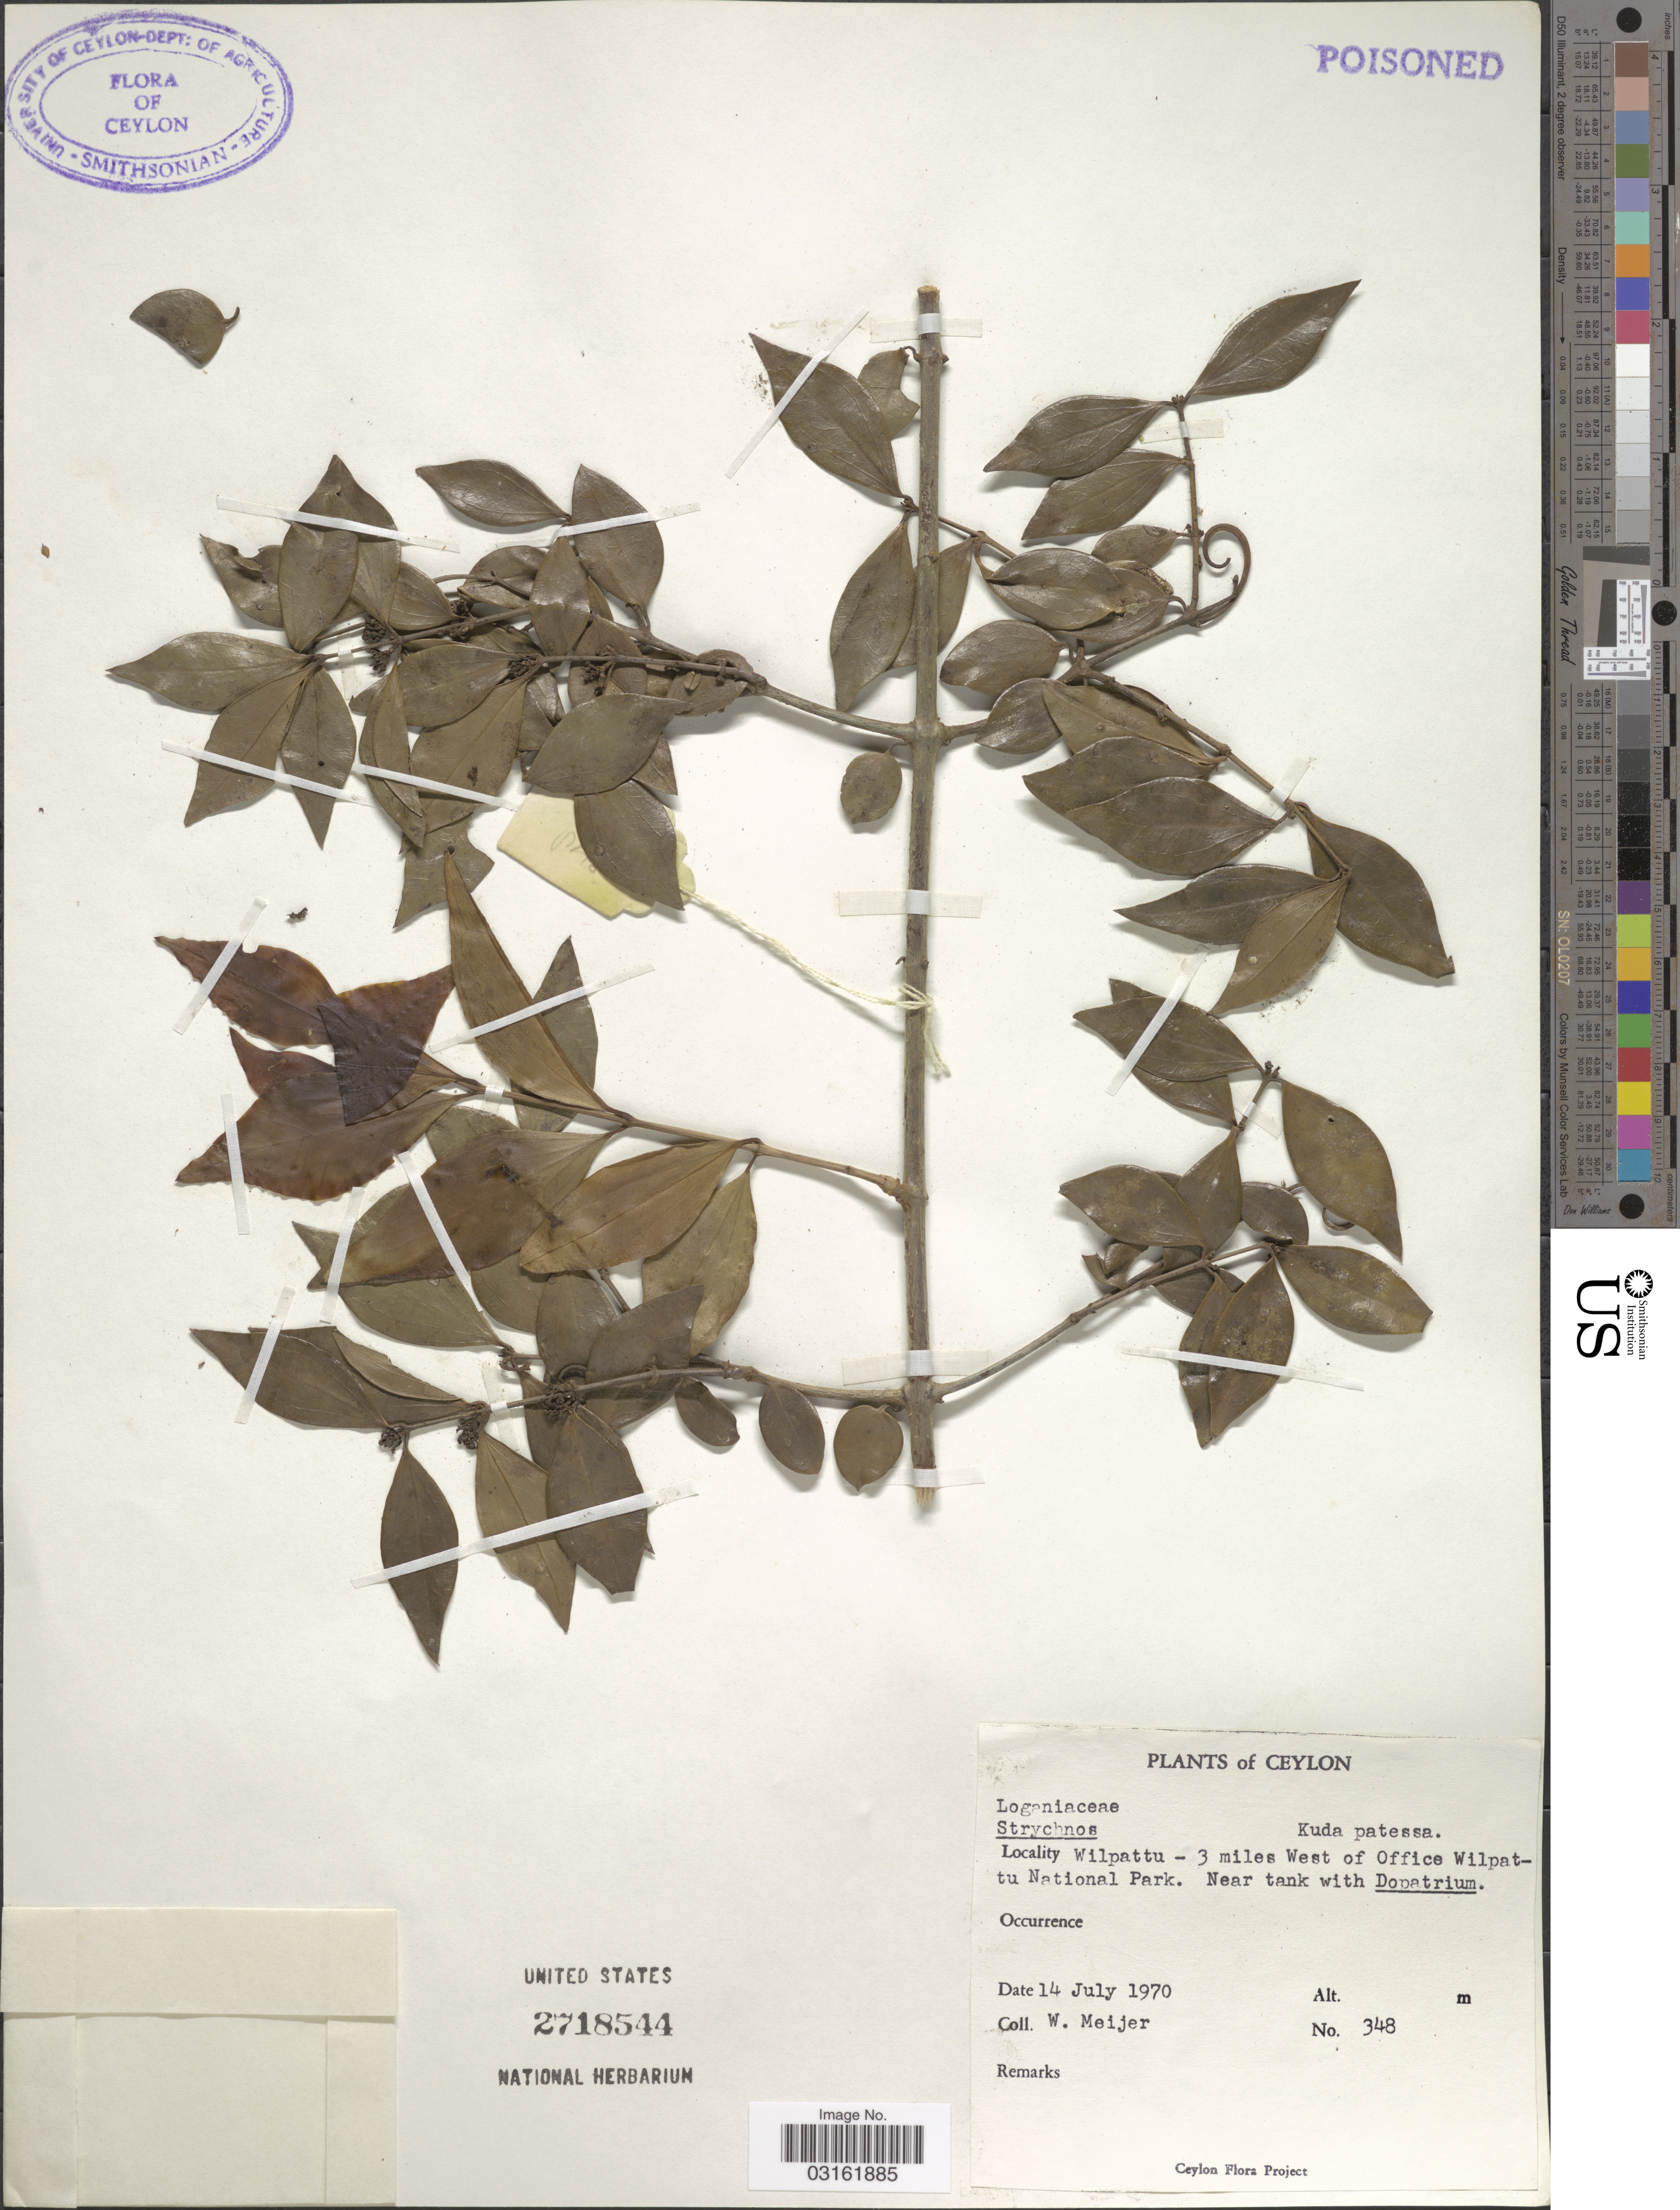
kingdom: Plantae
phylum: Tracheophyta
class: Magnoliopsida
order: Gentianales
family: Loganiaceae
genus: Strychnos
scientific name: Strychnos sp.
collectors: W. Meijer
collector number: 348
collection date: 1970-07-14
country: Sri Lanka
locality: Ceylon. Wilpattu - 3 miles West of Office Wilpattu National Park.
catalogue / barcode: US 2718544